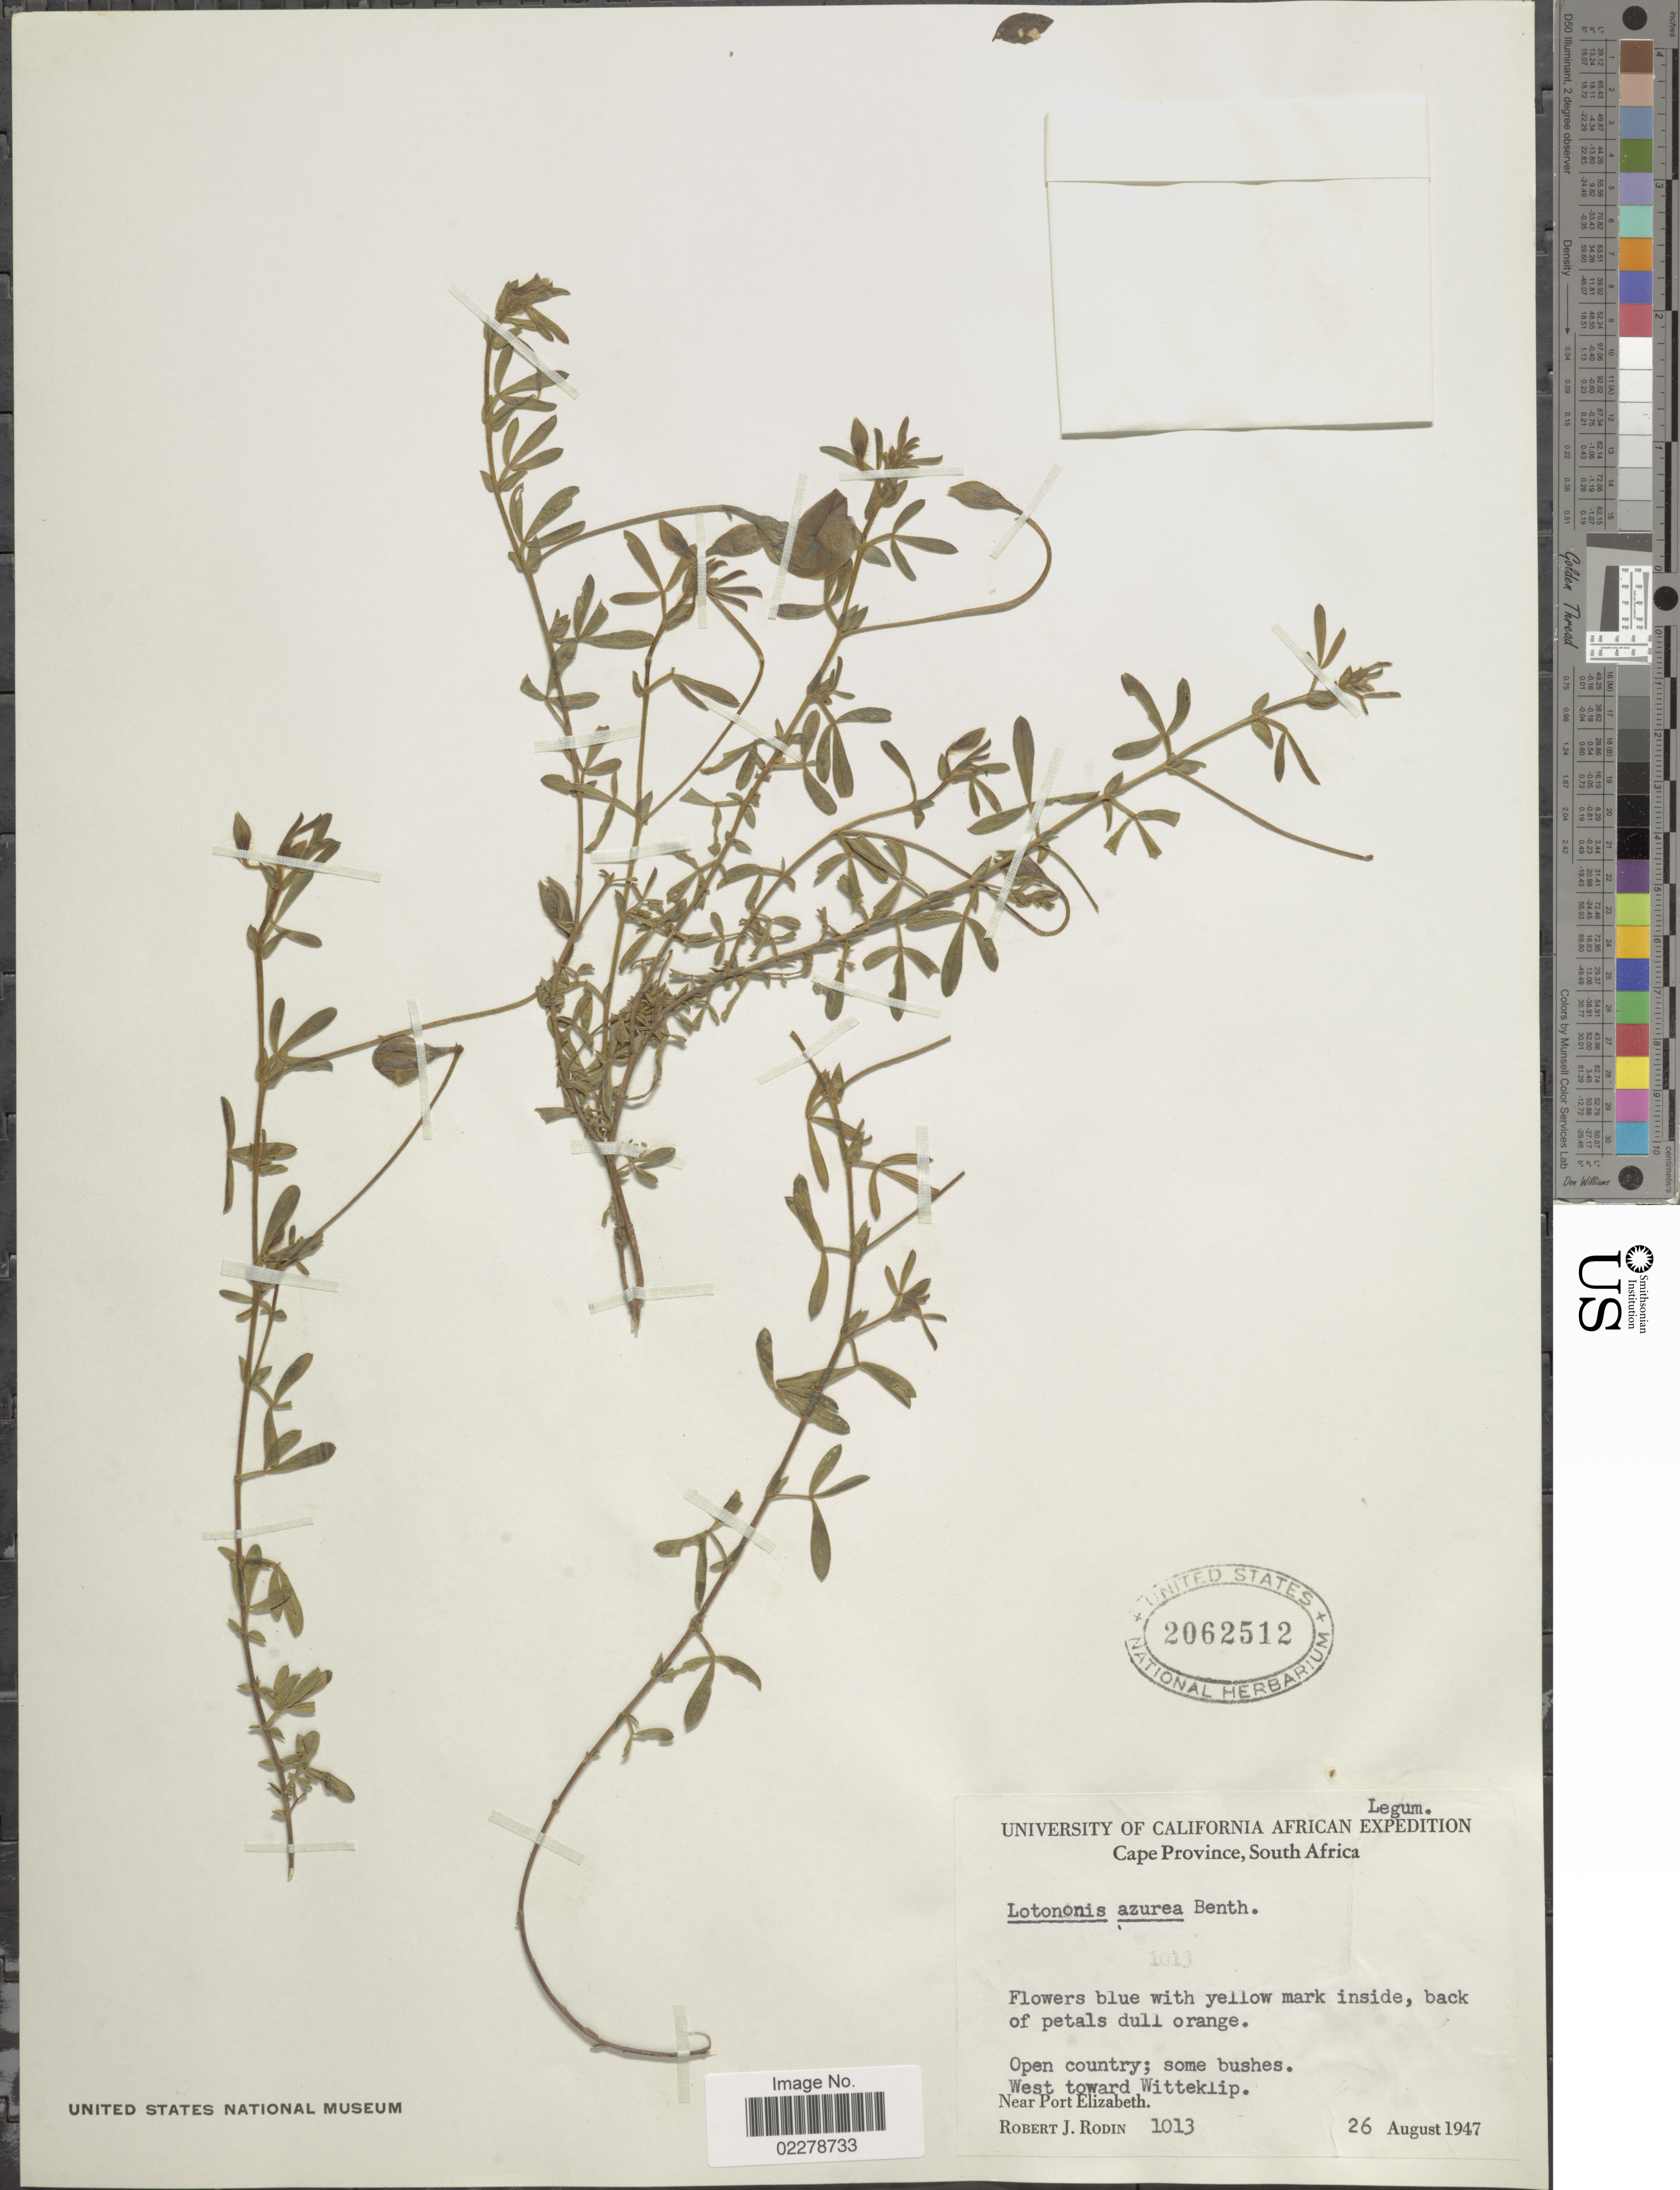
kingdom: Plantae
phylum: Tracheophyta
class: Magnoliopsida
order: Fabales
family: Fabaceae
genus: Lotononis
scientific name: Lotononis azurea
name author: (Eckl. & Zeyh.) Benth.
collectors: R. J. Rodin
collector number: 1013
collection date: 1947-08-26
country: South Africa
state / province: Eastern Cape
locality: Open coutnry: some bushes. West toward Witteklip. Near Port Elizabeth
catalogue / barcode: US 2062512